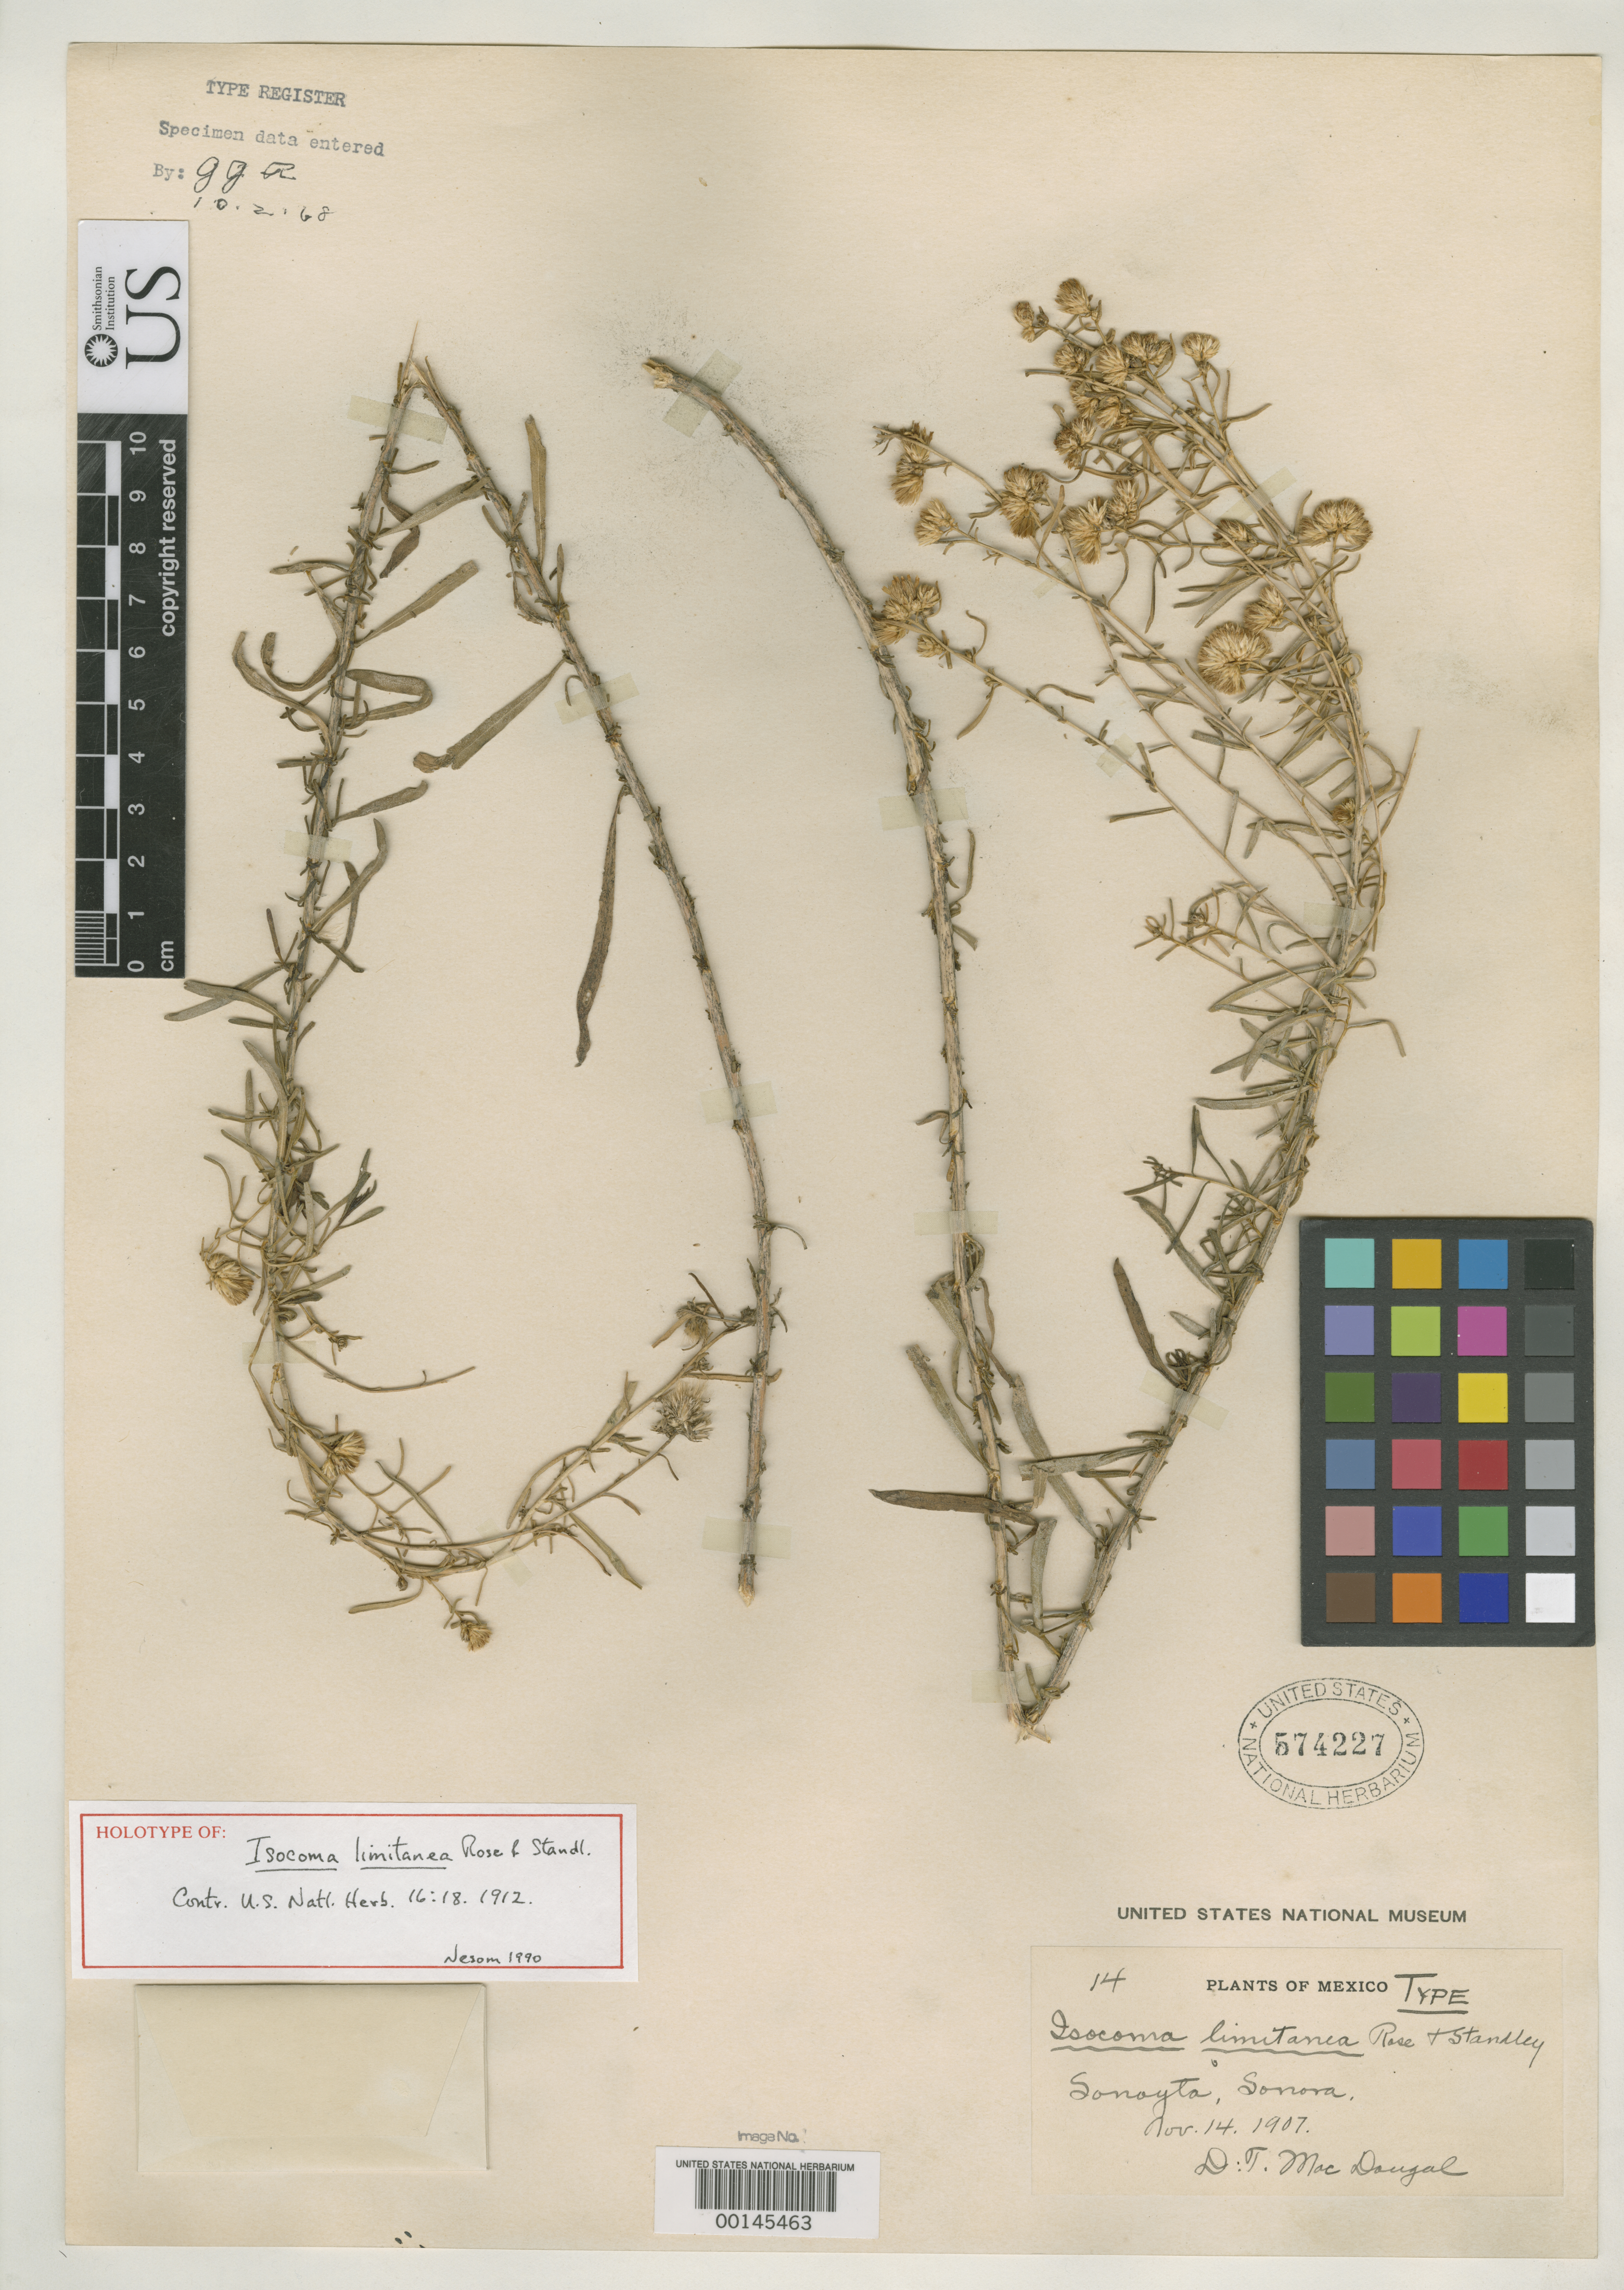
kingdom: Plantae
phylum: Tracheophyta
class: Magnoliopsida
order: Asterales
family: Asteraceae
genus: Isocoma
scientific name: Isocoma limitanea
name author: Rose & Standl.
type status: Holotype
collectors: D. T. MacDougal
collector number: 14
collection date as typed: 14 Nov 1907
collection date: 1907-11-14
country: Mexico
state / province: Sonora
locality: Sonoyta.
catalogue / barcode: US 574227